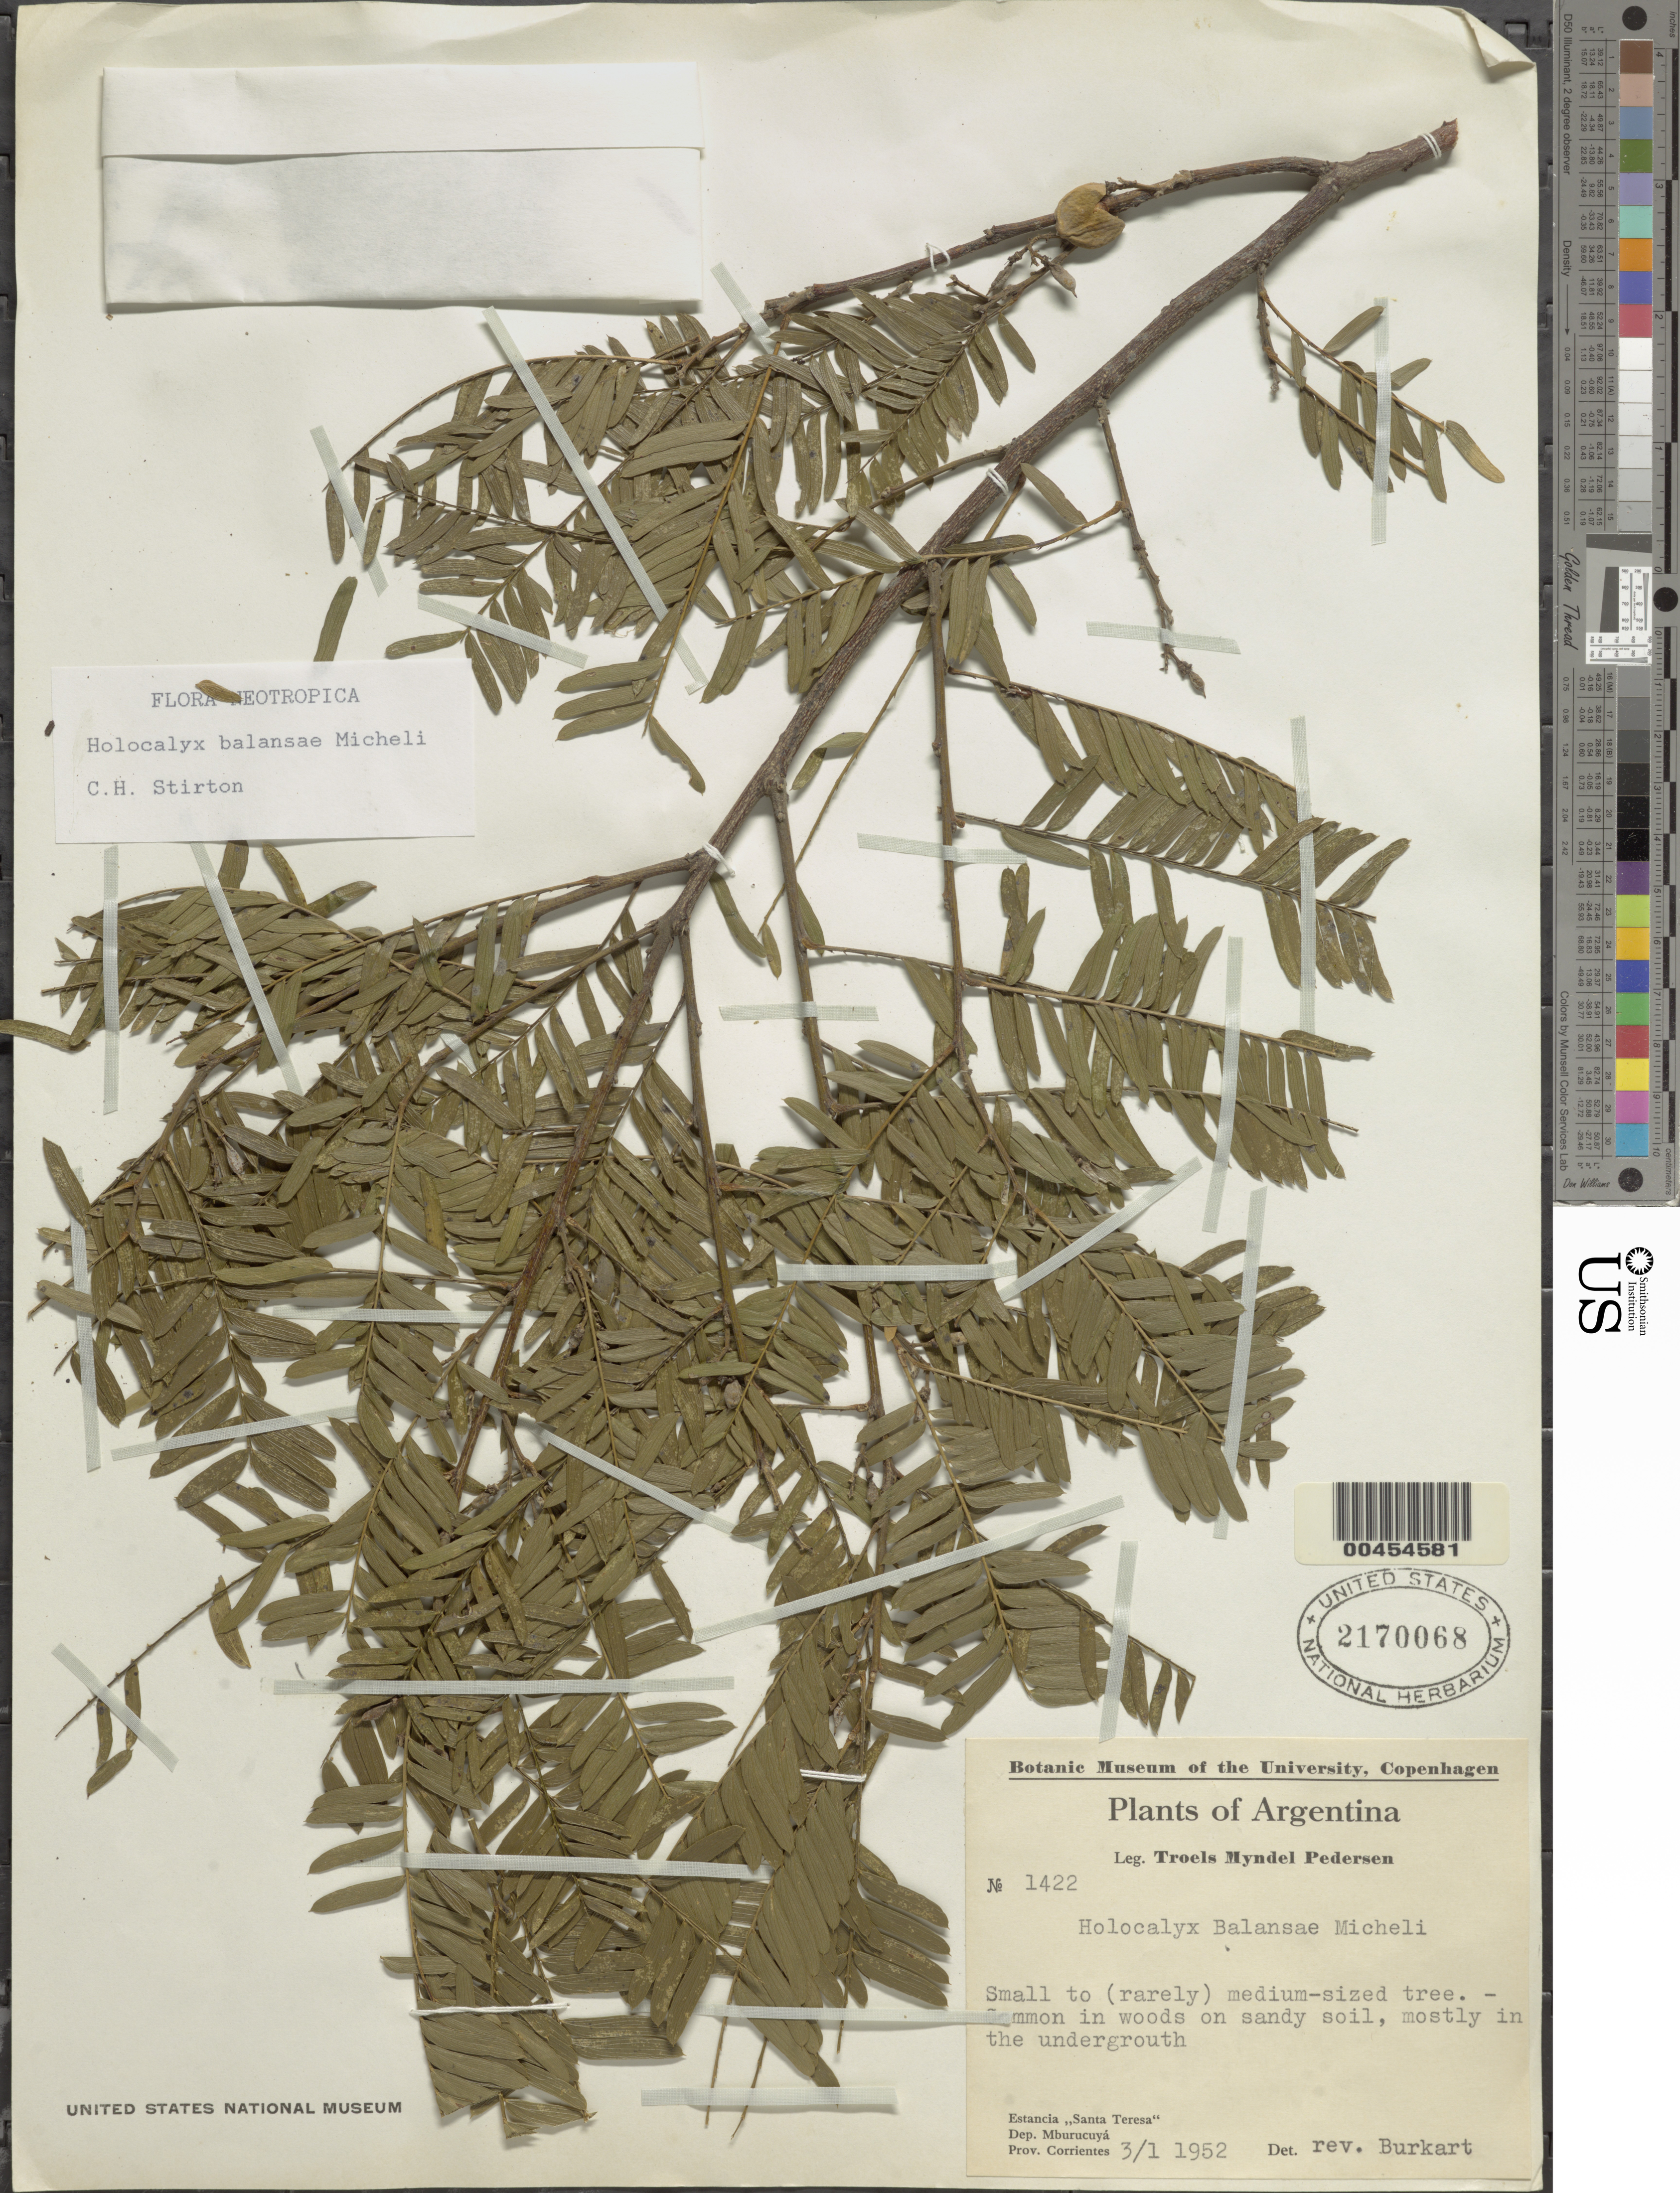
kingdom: Plantae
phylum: Tracheophyta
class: Magnoliopsida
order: Fabales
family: Fabaceae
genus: Holocalyx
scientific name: Holocalyx balansae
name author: Micheli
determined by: Stirton, Charles H.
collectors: T. M. Pedersen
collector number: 1422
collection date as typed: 03 Jan 1952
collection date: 1952-01-03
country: Argentina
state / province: Corrientes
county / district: Mburucuyá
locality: Estancia Santa Teresa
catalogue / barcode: US 2170068